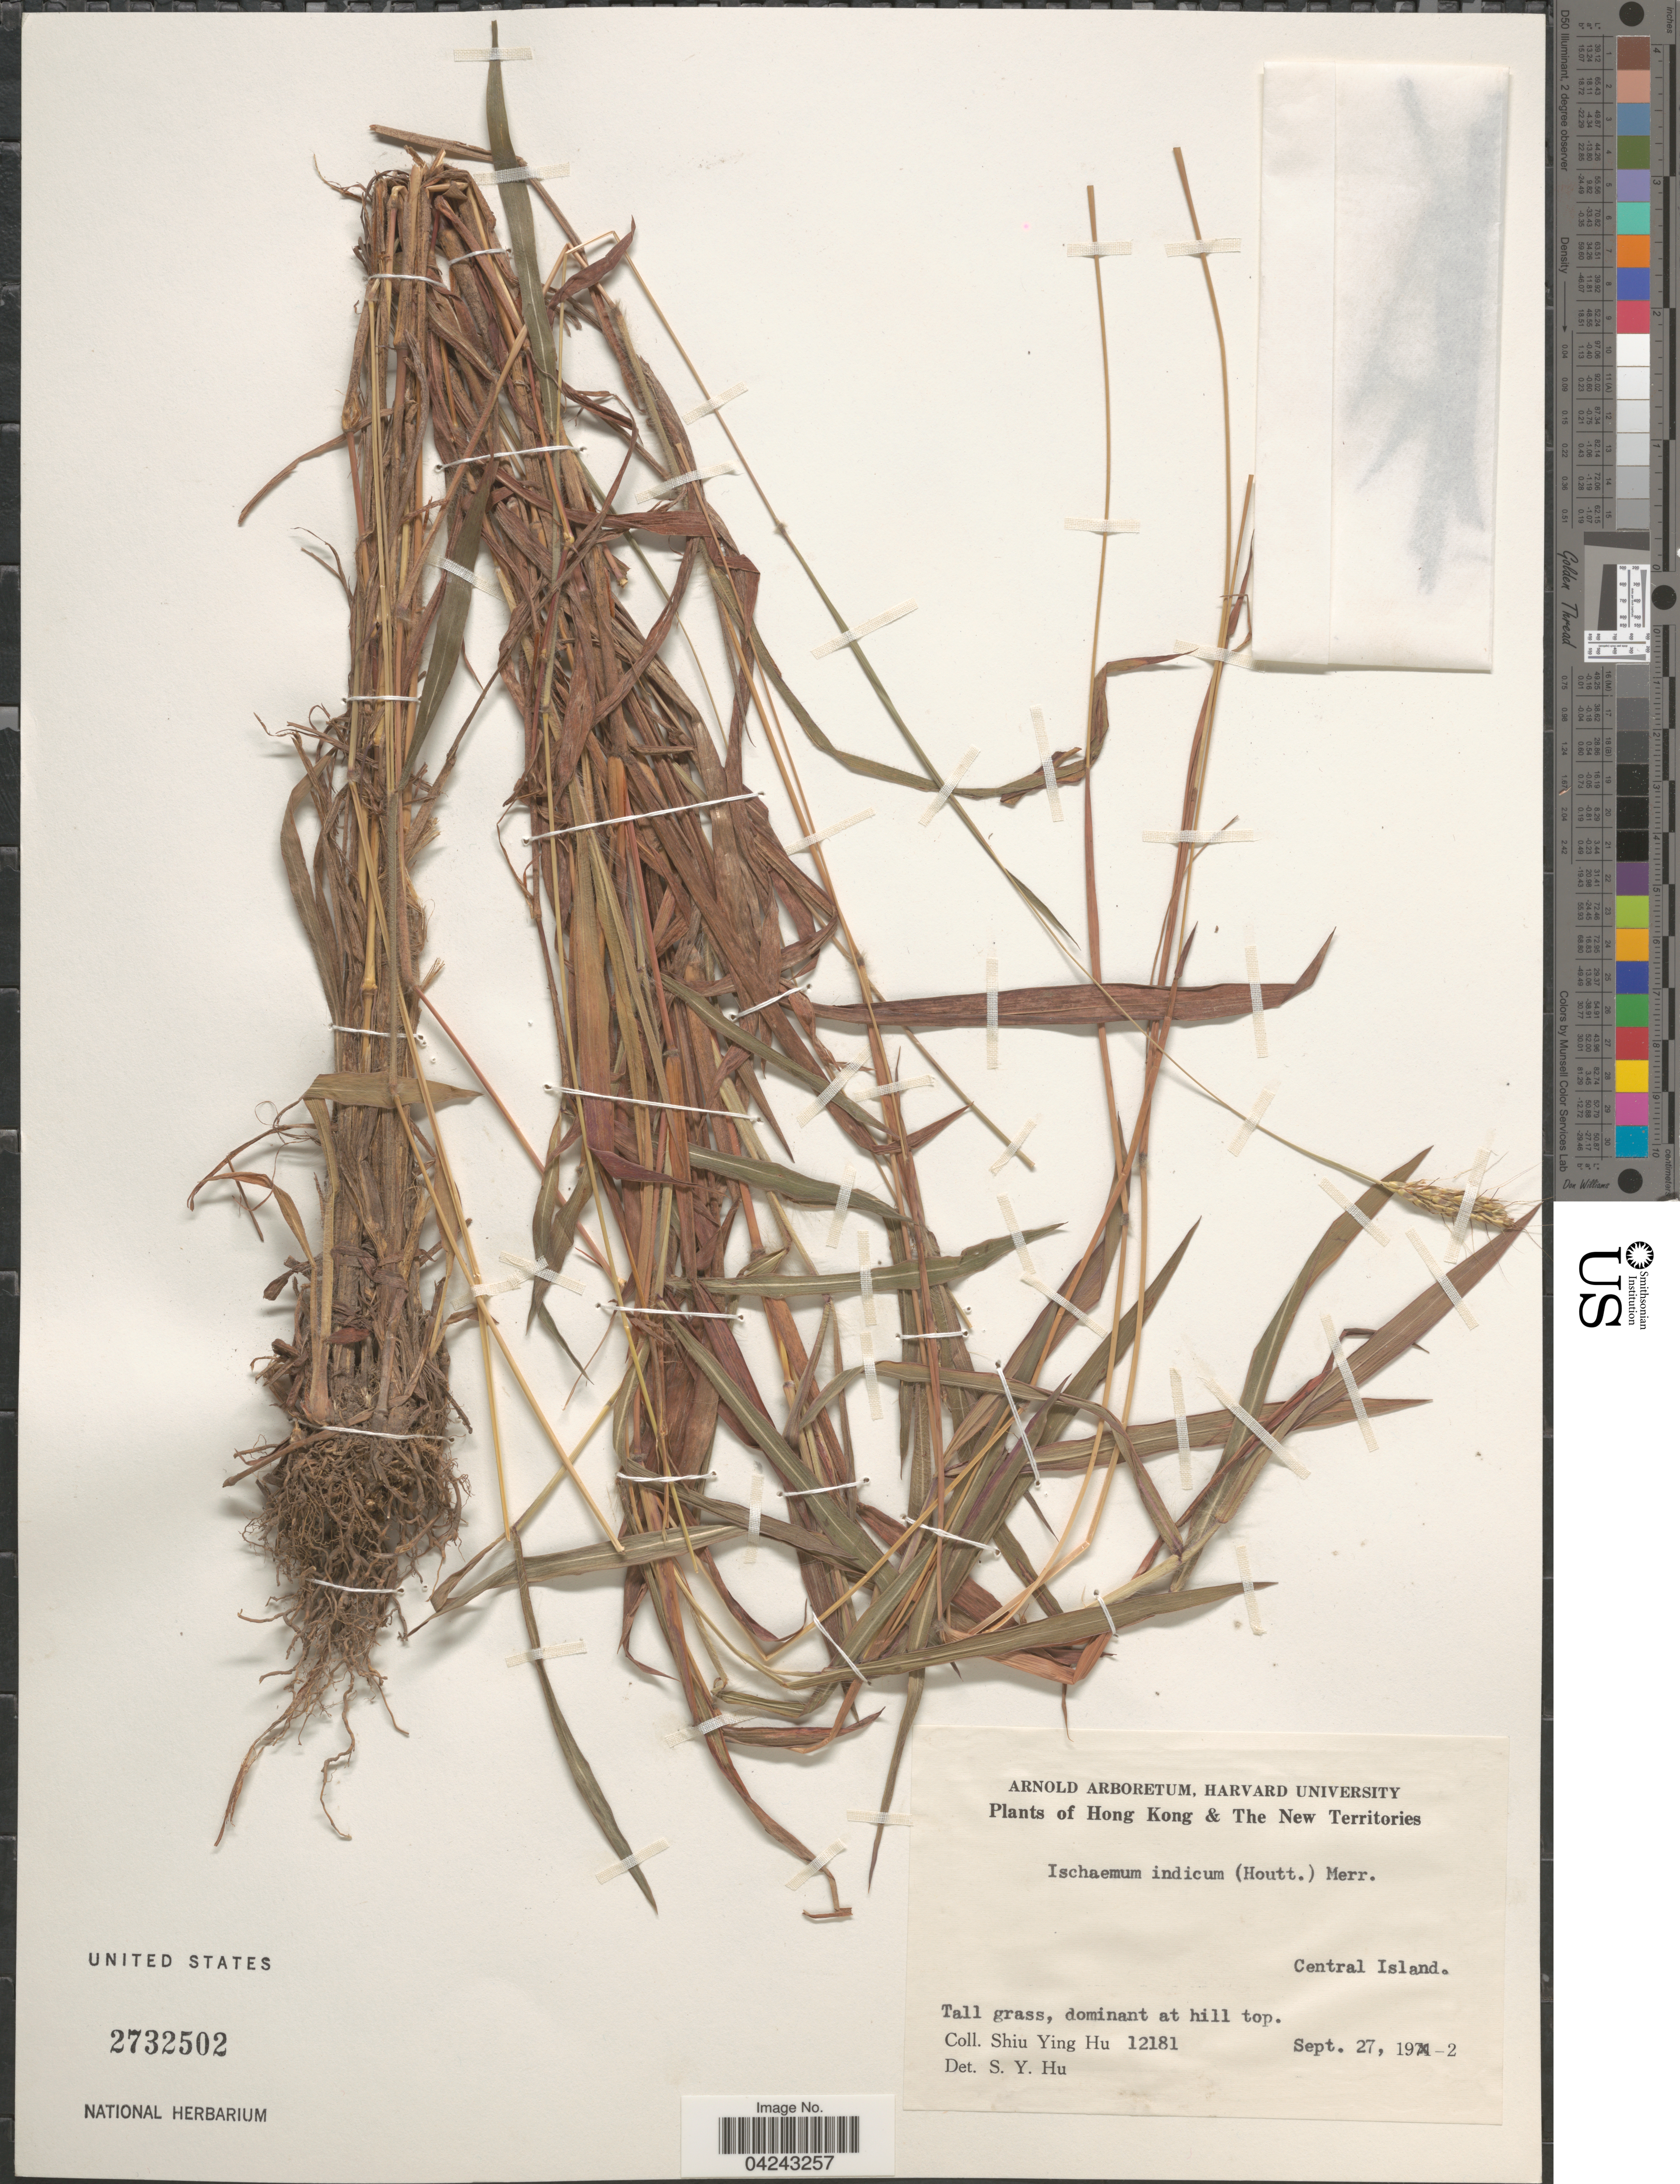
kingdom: Plantae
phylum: Tracheophyta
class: Liliopsida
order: Poales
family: Poaceae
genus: Ischaemum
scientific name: Ischaemum ciliare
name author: Retz.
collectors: S. Y. Hu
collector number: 12181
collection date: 1972-09-27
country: China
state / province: Hong Kong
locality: The New Territories. Central Island.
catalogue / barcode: US 2732502